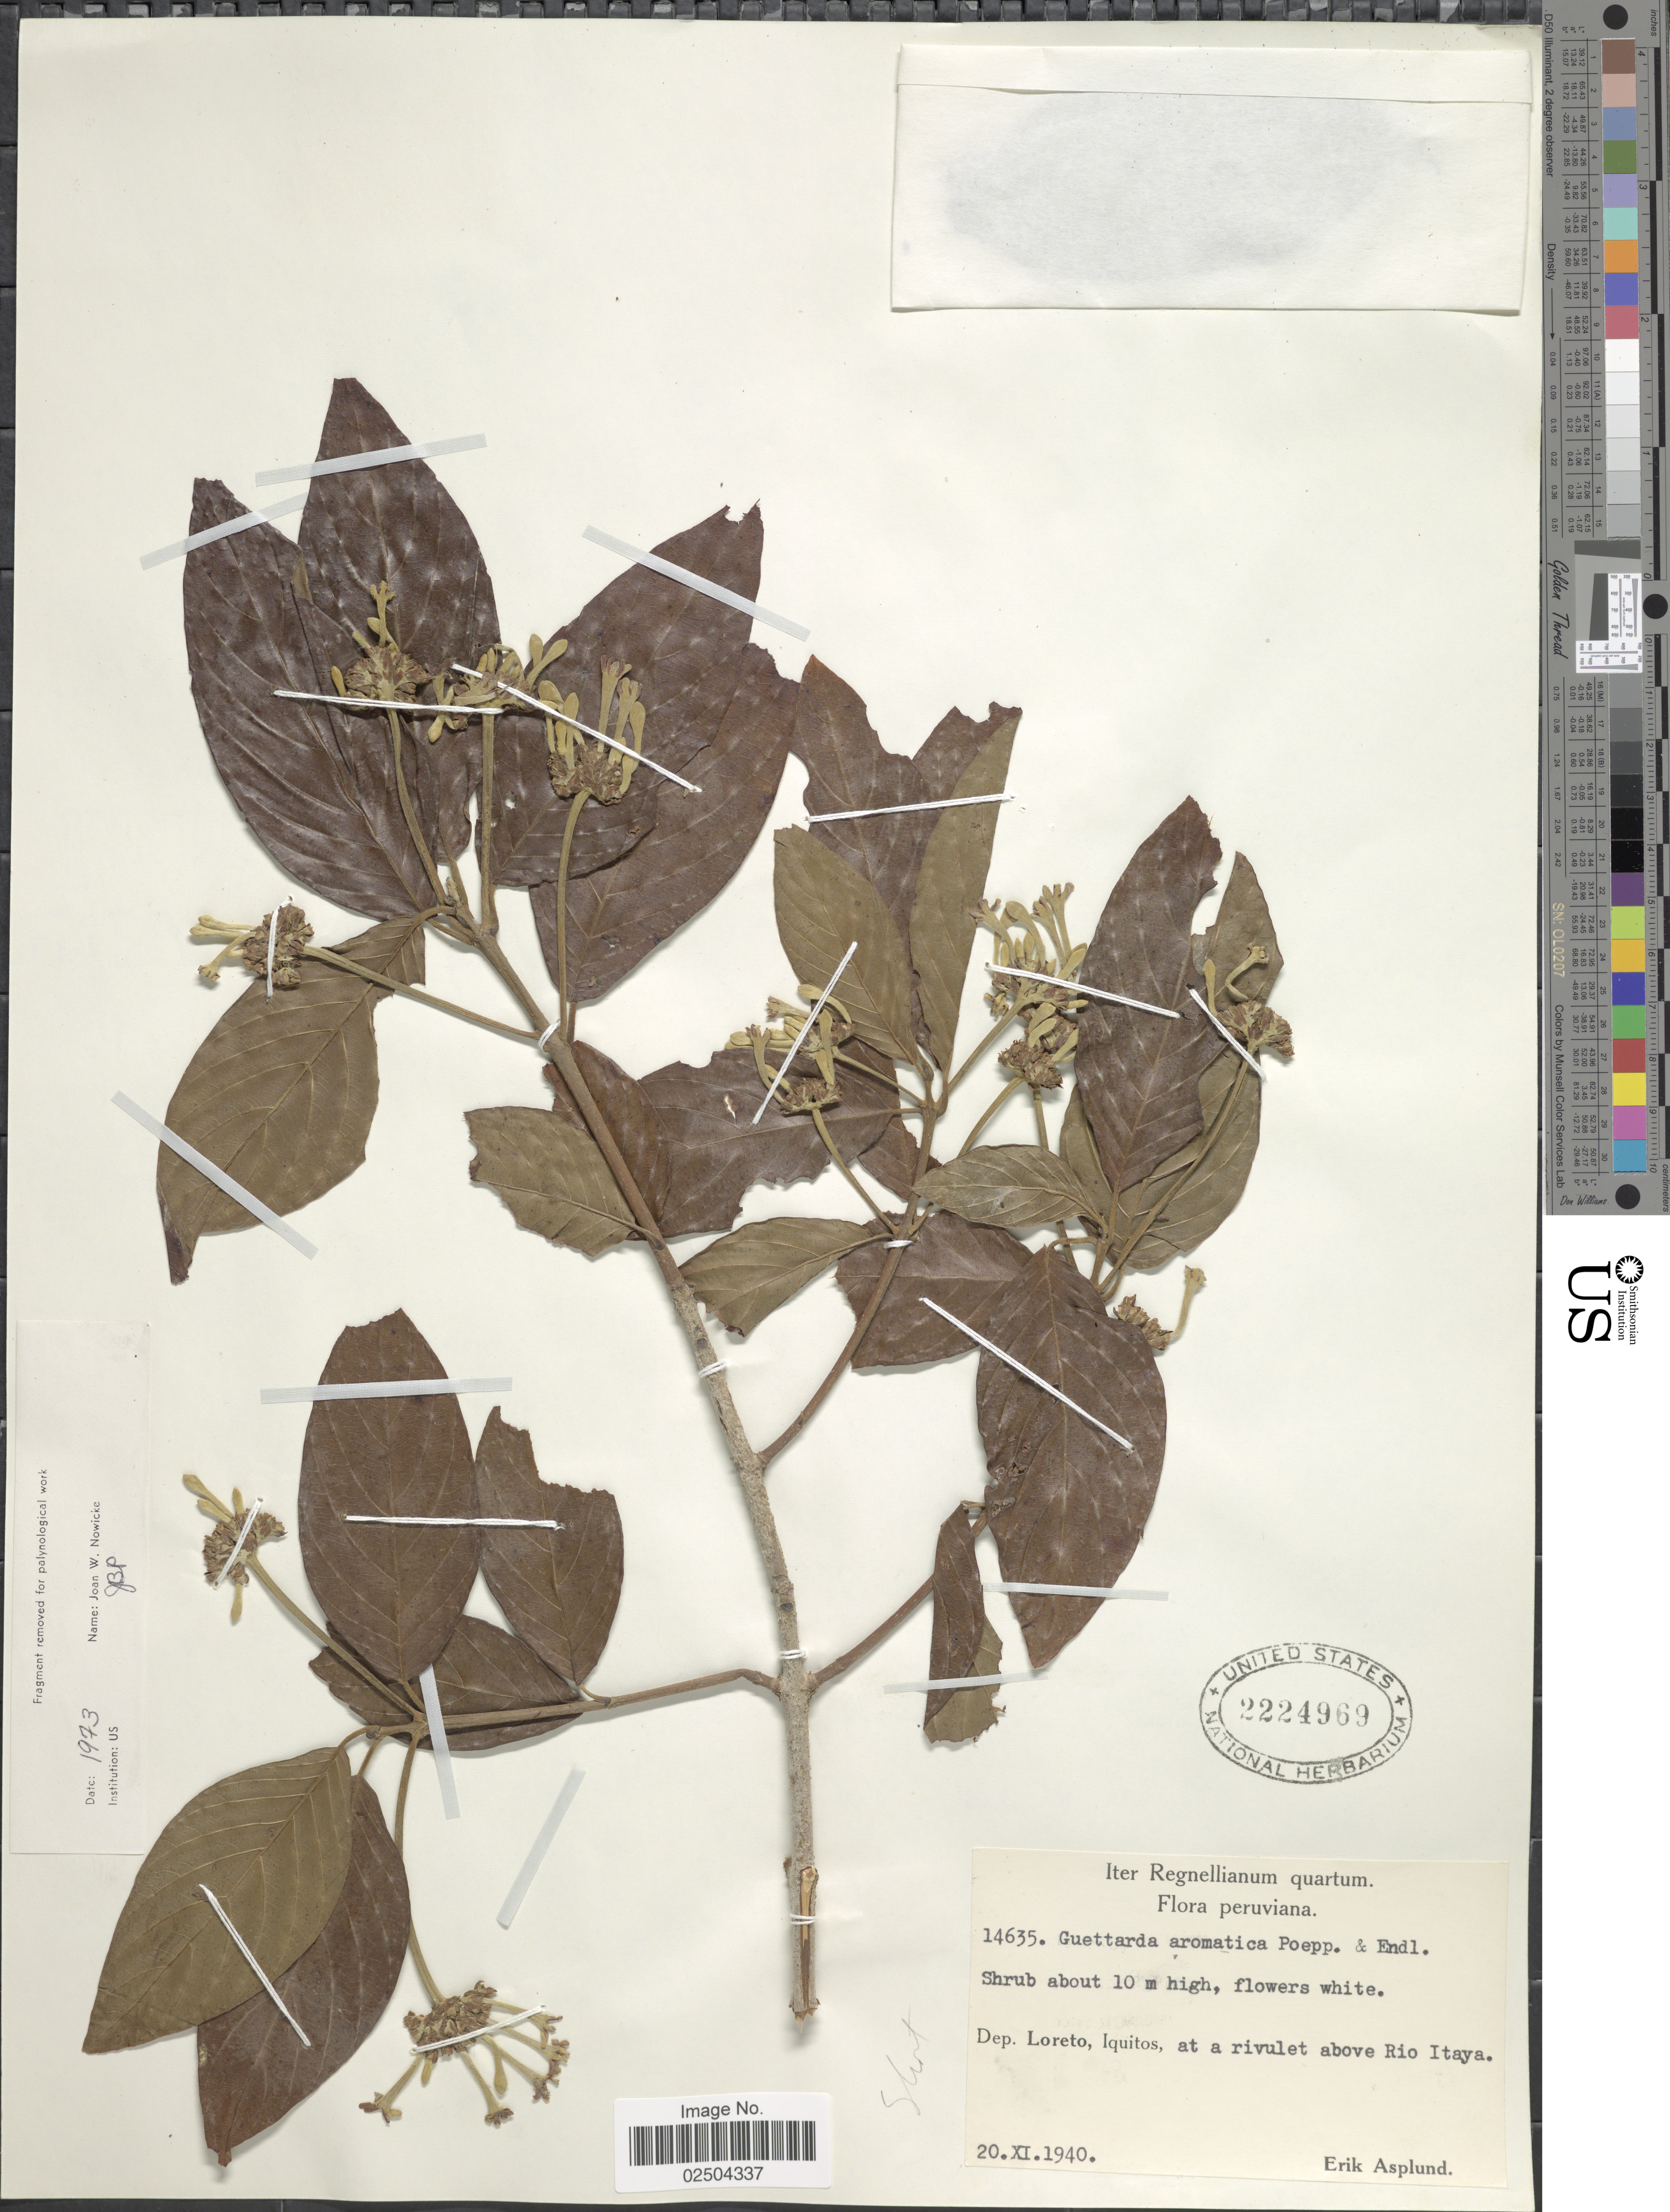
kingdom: Plantae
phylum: Tracheophyta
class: Magnoliopsida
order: Gentianales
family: Rubiaceae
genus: Guettarda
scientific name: Guettarda aromatica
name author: Poepp. & Endl.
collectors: E. Asplund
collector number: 14635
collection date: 1940-11-20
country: Peru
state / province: Loreto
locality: Dep. Loreto, Iquitos, at a rivulet above Rio Itaya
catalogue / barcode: US 224969